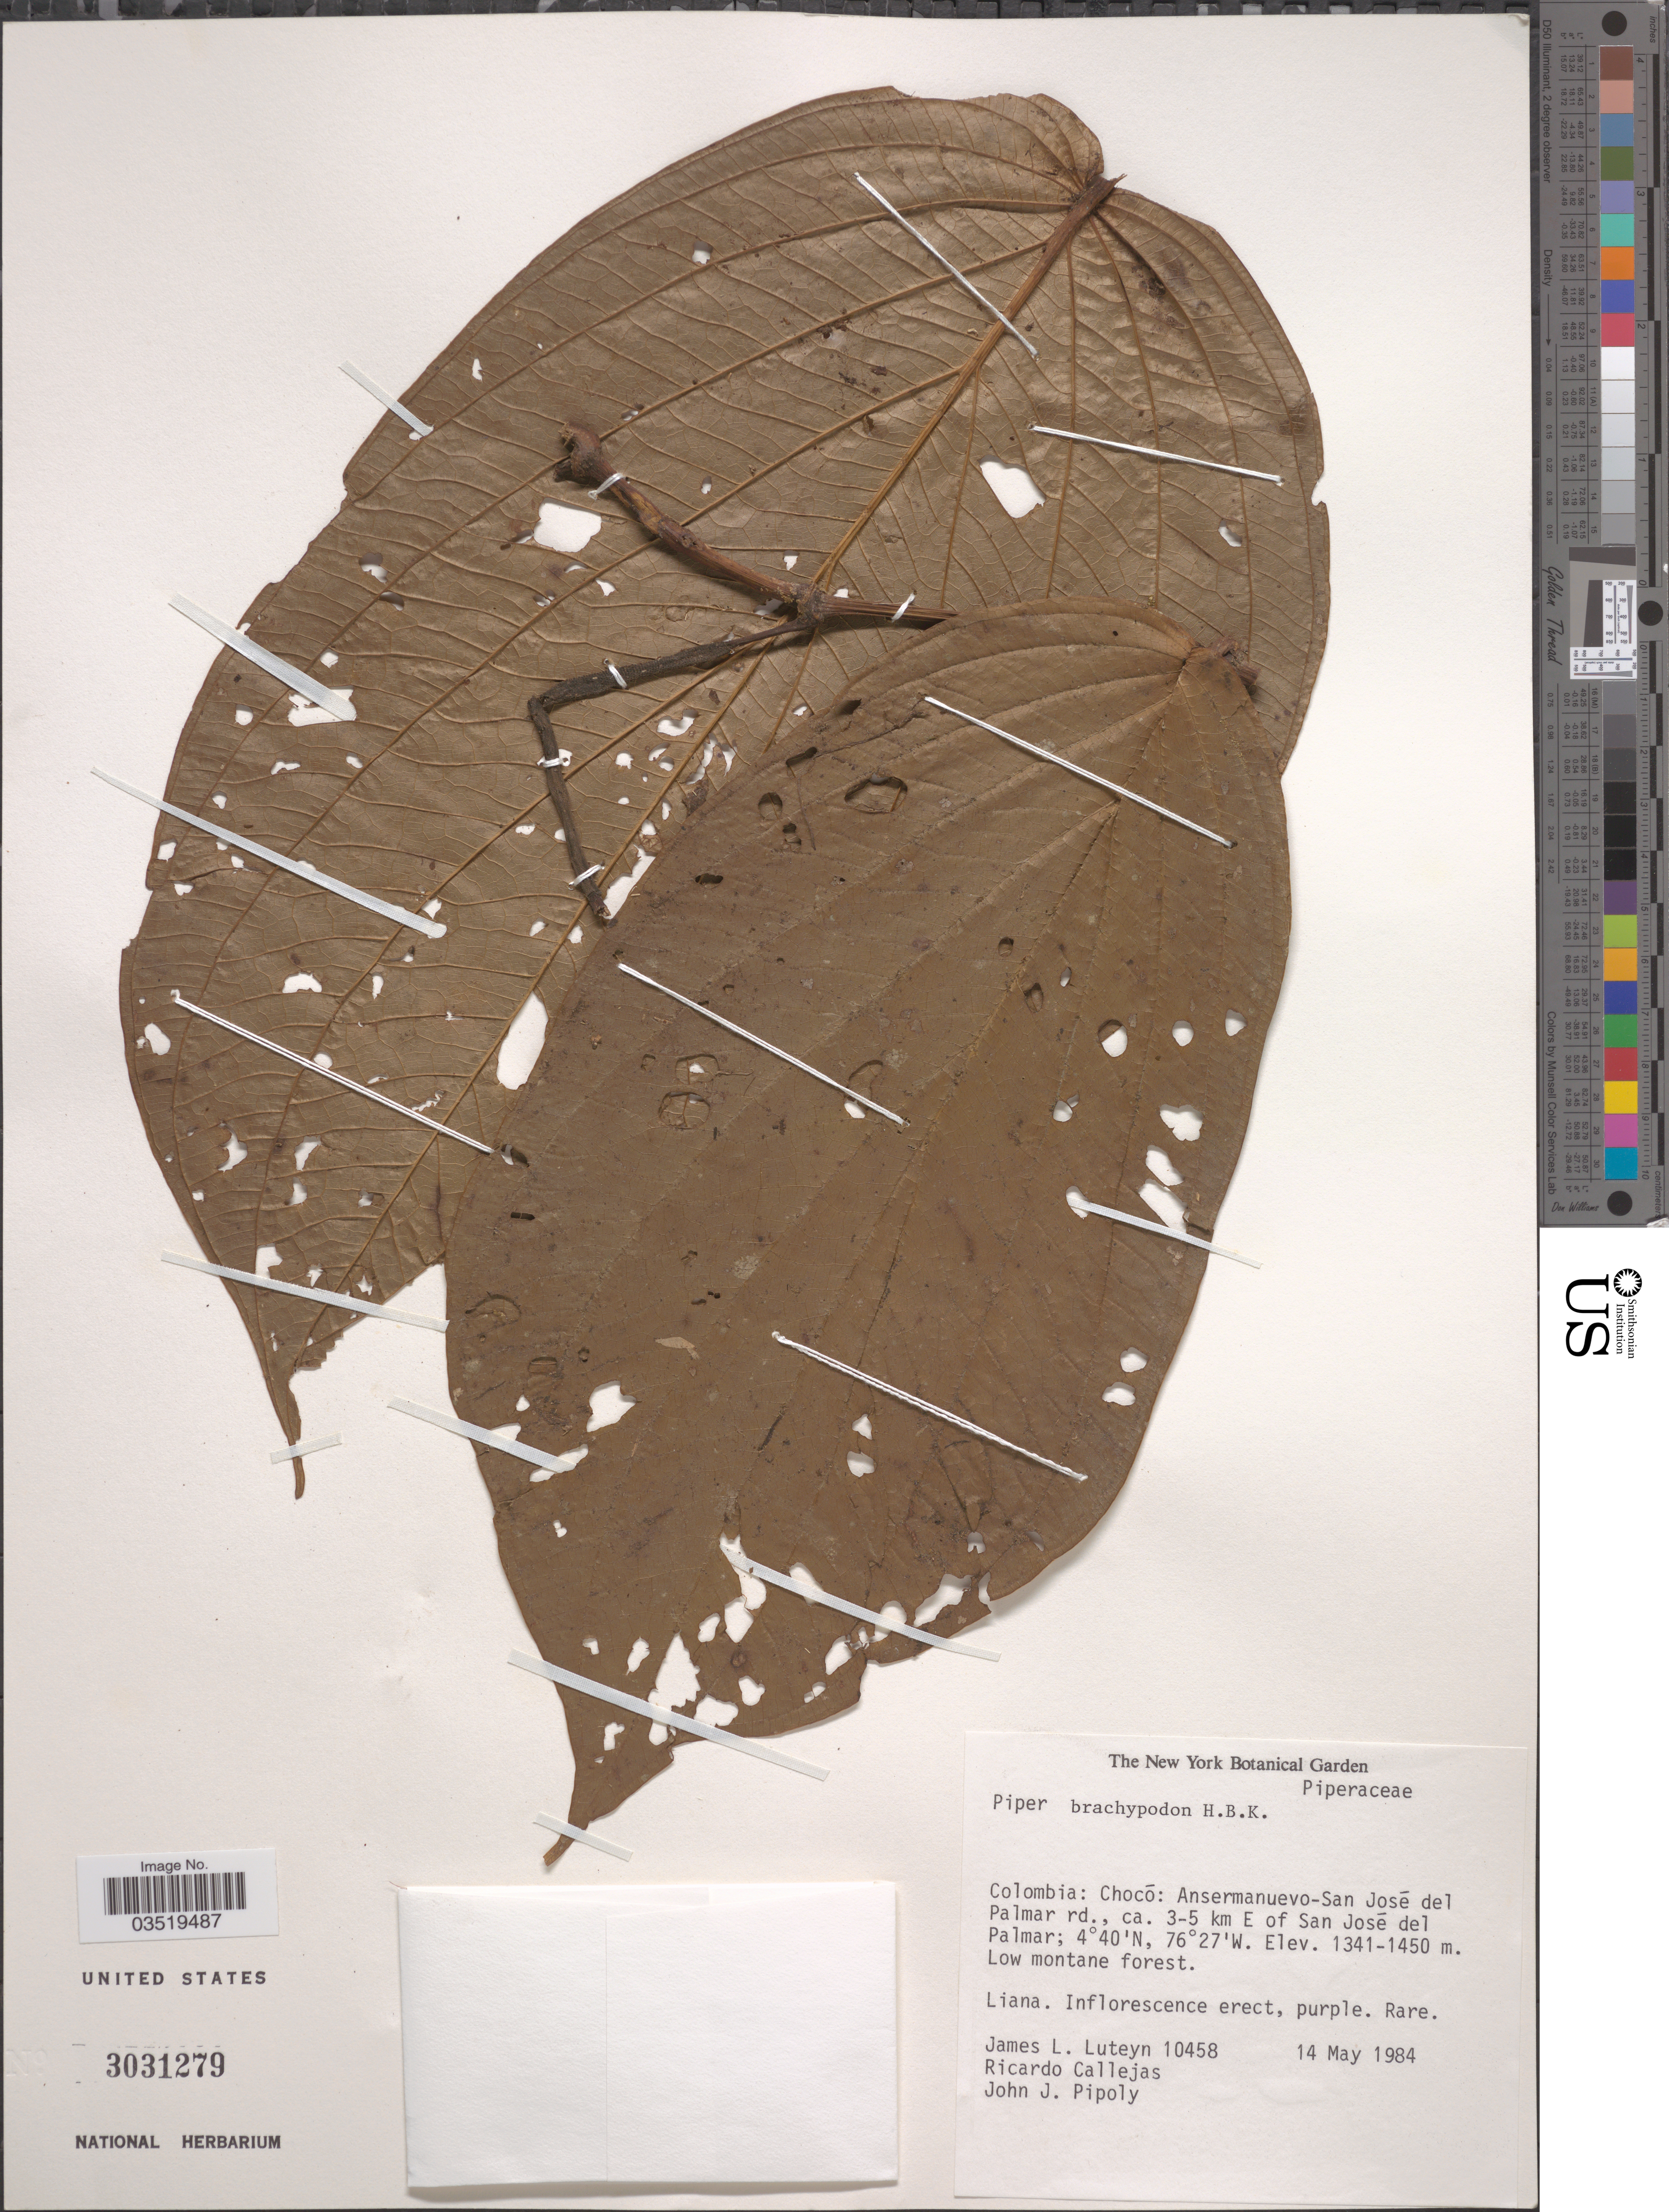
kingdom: Plantae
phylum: Tracheophyta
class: Magnoliopsida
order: Piperales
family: Piperaceae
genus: Piper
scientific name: Piper brachypodon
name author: (Benth.) C. DC.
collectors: J. L. Luteyn, R. Callejas & J. J. Pipoly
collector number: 10458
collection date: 1984-05-14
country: Colombia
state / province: Chocó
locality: Ansermanuevo-San José del Palmar rd., ca. 3-5 km E of San José del Palmar.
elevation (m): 1341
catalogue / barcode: US 3031279